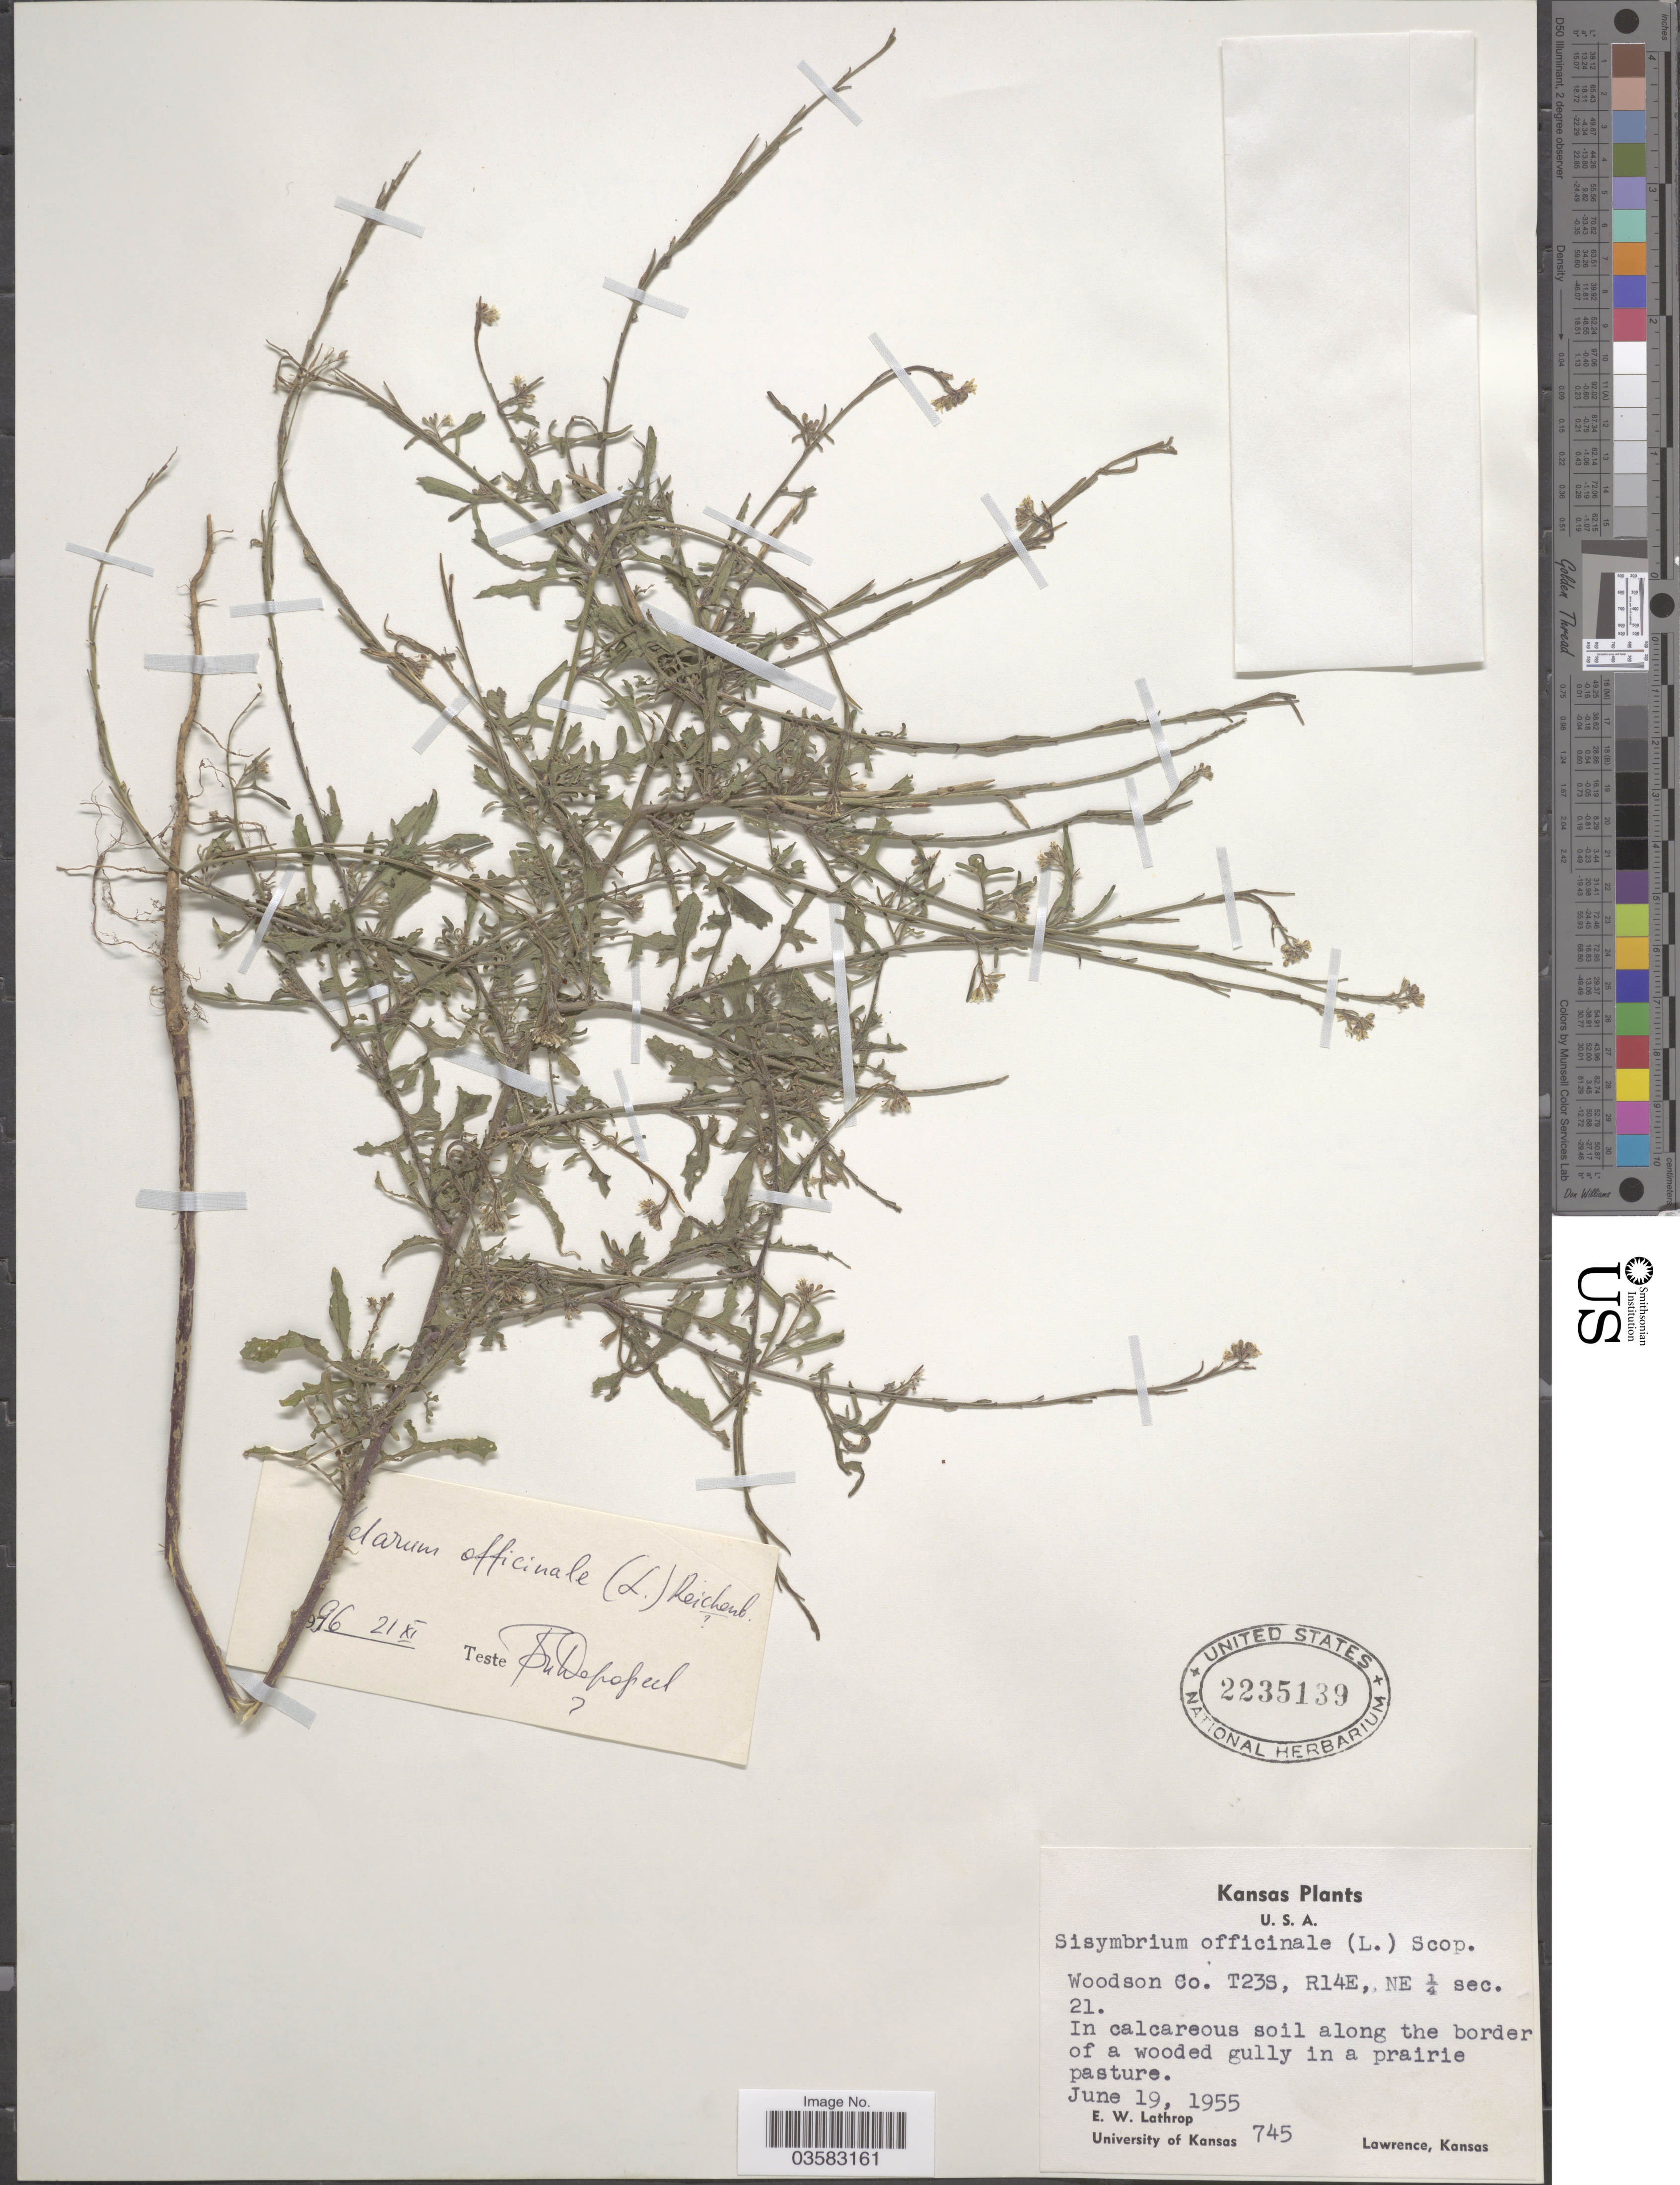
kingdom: Plantae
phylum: Tracheophyta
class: Magnoliopsida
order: Brassicales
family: Brassicaceae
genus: Sisymbrium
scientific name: Sisymbrium officinale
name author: (L.) Scop.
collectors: E. W. Lathrop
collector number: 745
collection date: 1955-06-19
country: United States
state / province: Kansas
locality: Woodson Co. T23S, R14E, NE ¼ sec. 21. In calcareous soil along the border of a wooded gully in a prairie pasture.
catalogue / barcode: US 2235139